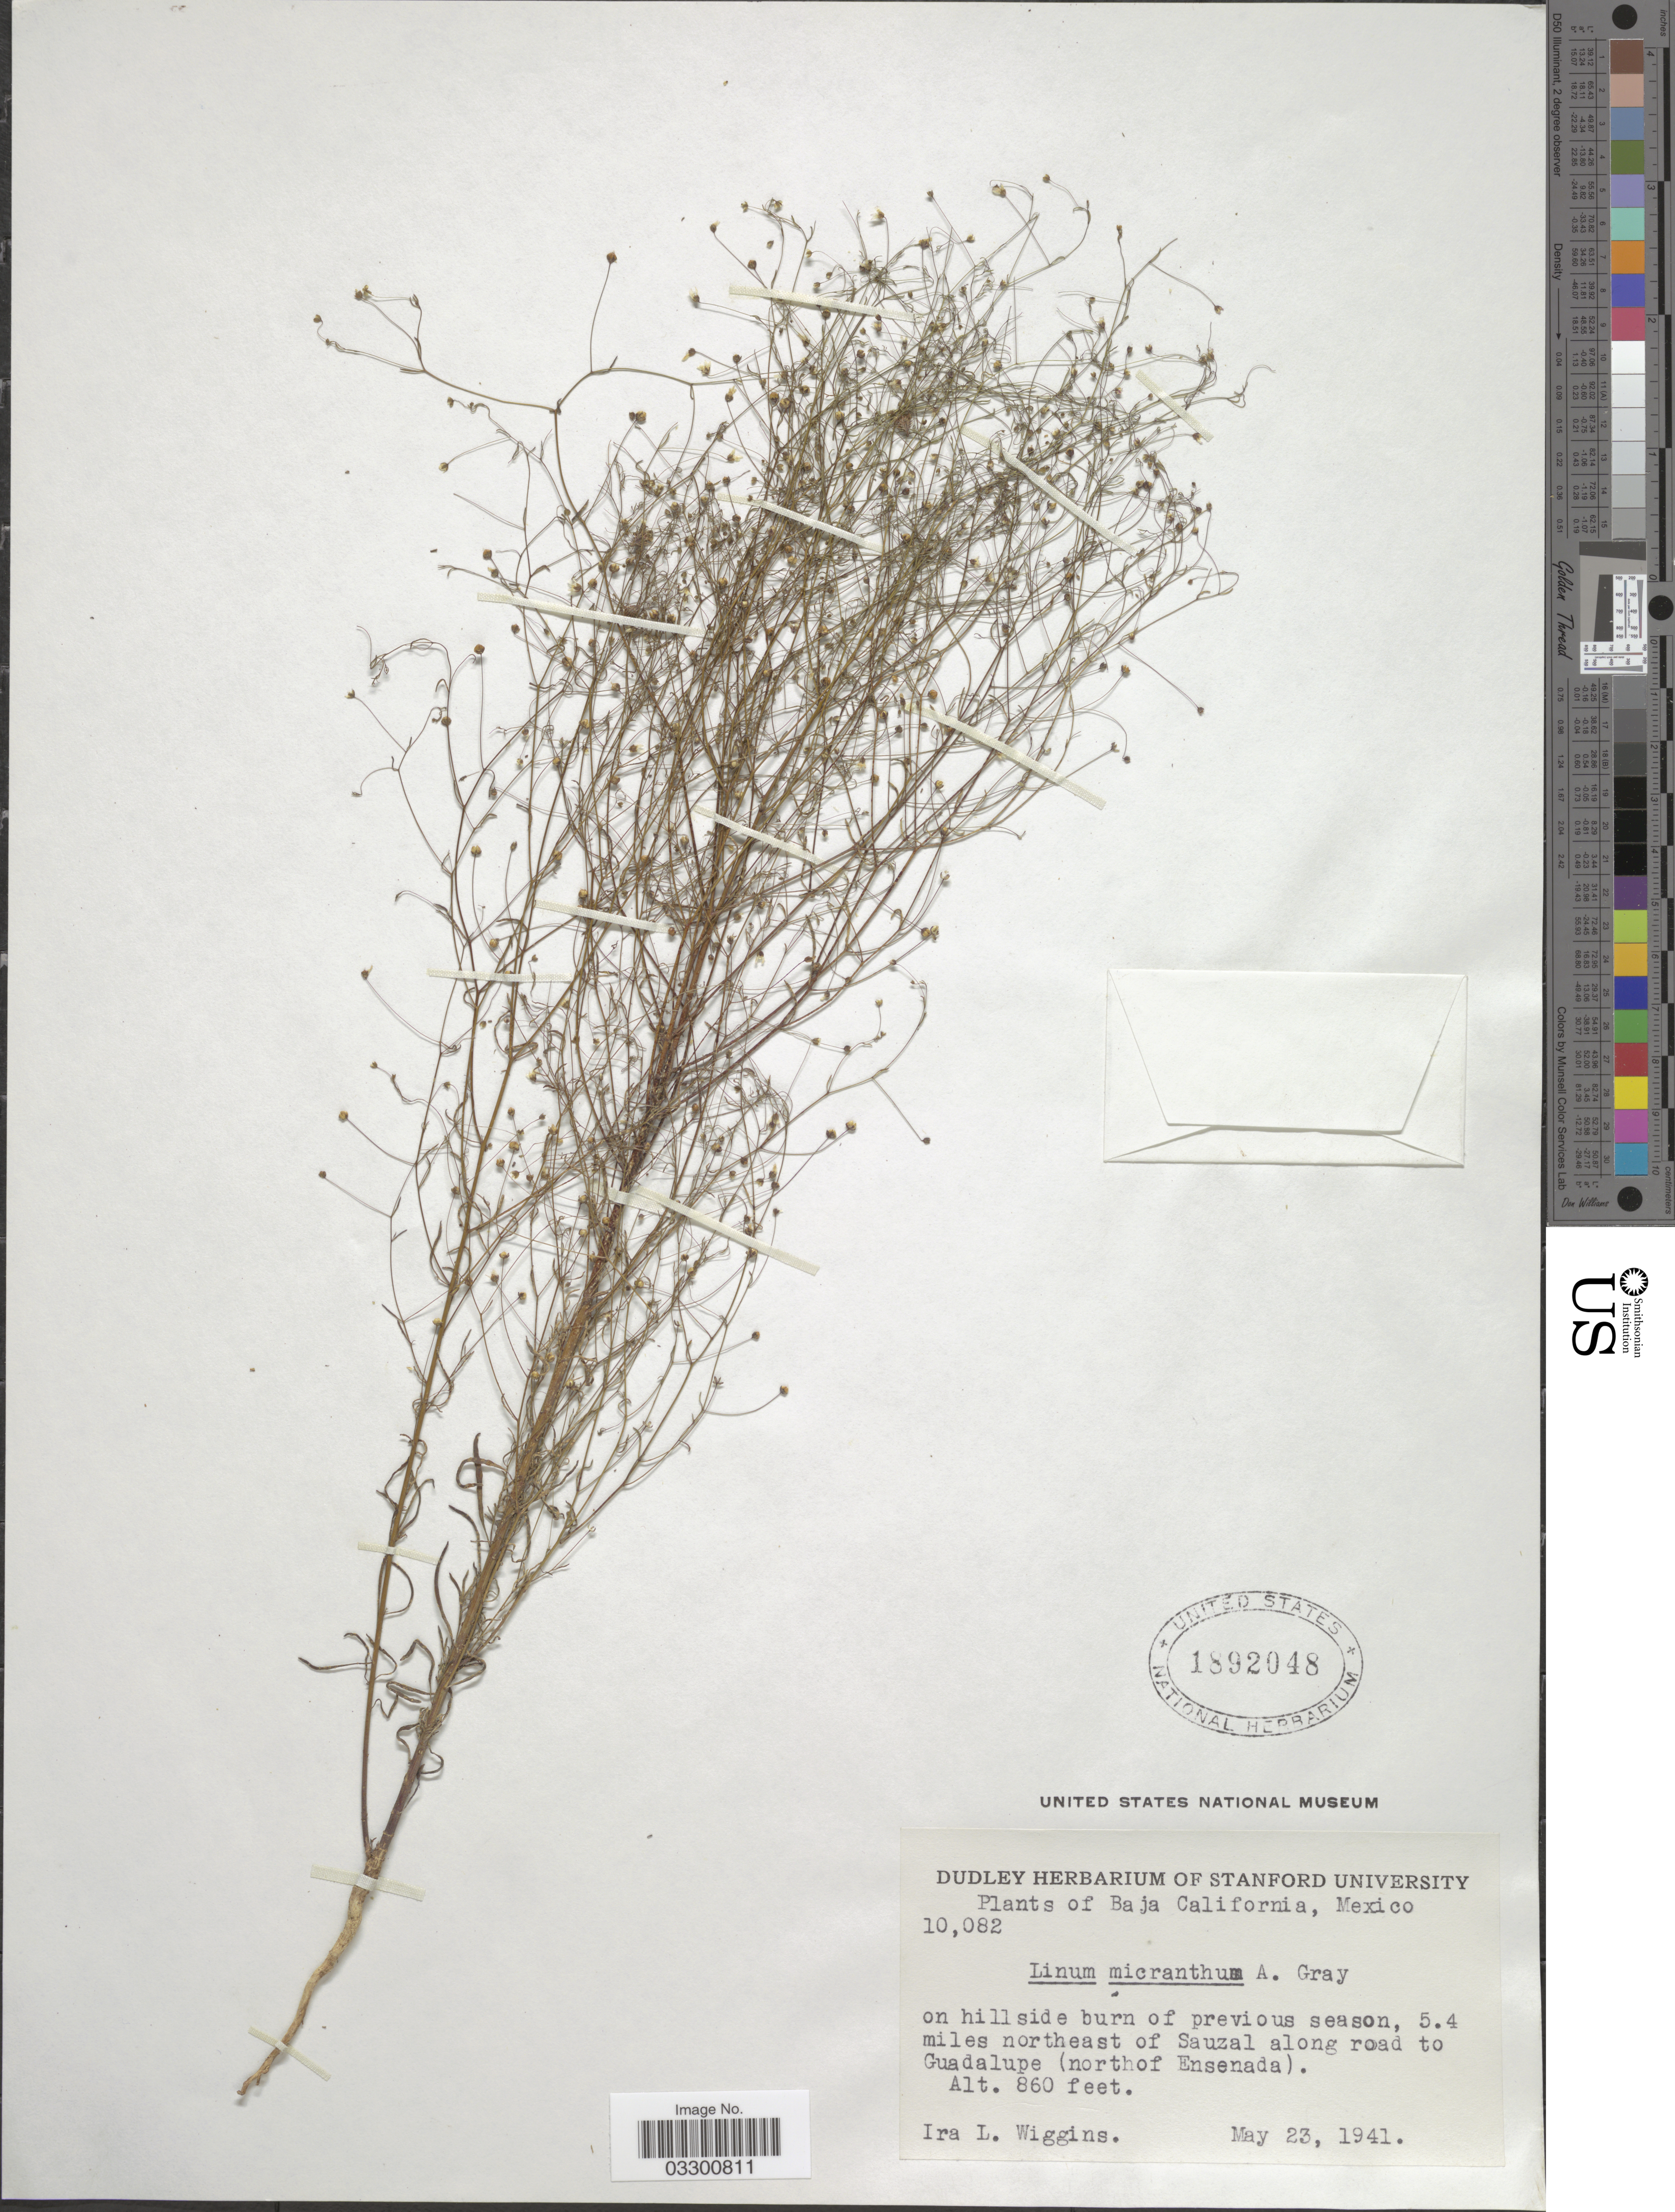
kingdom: Plantae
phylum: Tracheophyta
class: Magnoliopsida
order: Malpighiales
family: Linaceae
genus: Linum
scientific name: Linum micranthum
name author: A. Gray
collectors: I. L. Wiggins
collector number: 10082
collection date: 1941-05-23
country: Mexico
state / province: Baja California Norte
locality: On hillside burn of previous season, 5.4 miles northeast of Sauzal along road to Guadalupe (north of Ensenada).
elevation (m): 262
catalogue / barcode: US 1892048